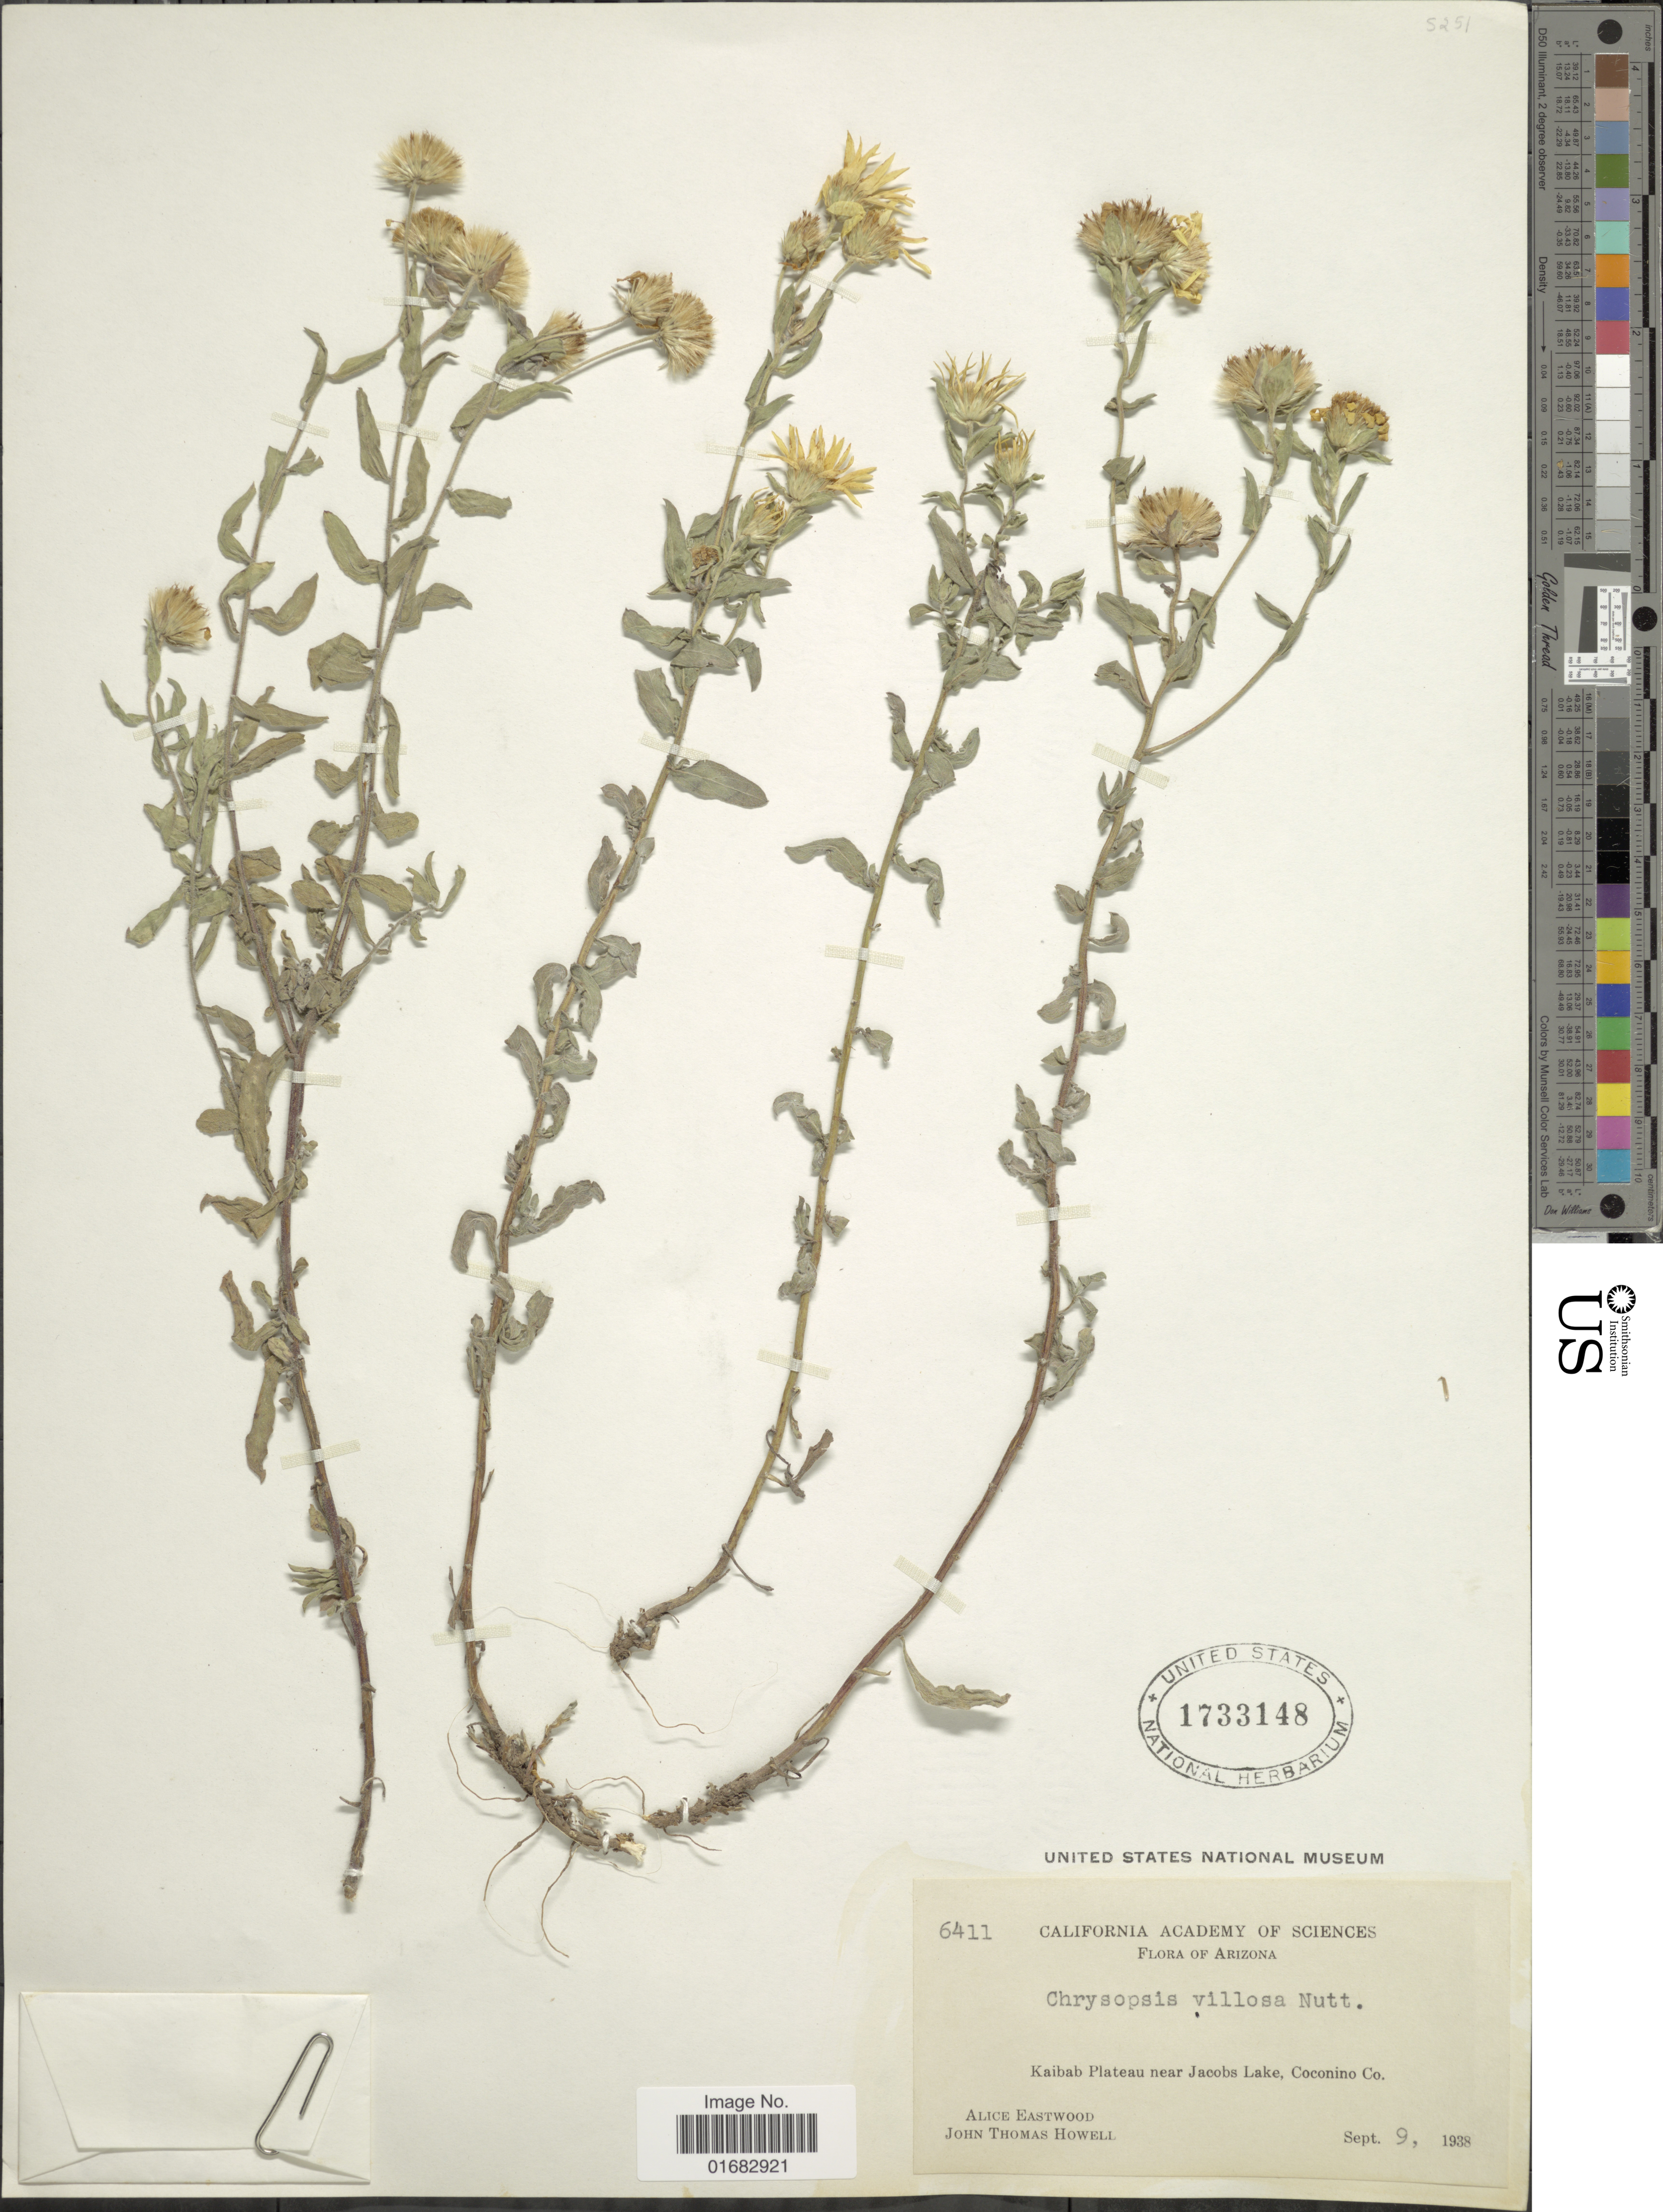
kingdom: Plantae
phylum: Tracheophyta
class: Magnoliopsida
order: Asterales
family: Asteraceae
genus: Heterotheca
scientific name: Heterotheca villosa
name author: (Pursh) Shinners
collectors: A. Eastwood & J. T. Howell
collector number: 6411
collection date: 1938-09-09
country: United States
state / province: Arizona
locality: Kaibab Plateau near Jacobs Lake, Coconino Co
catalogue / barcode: US 1733148